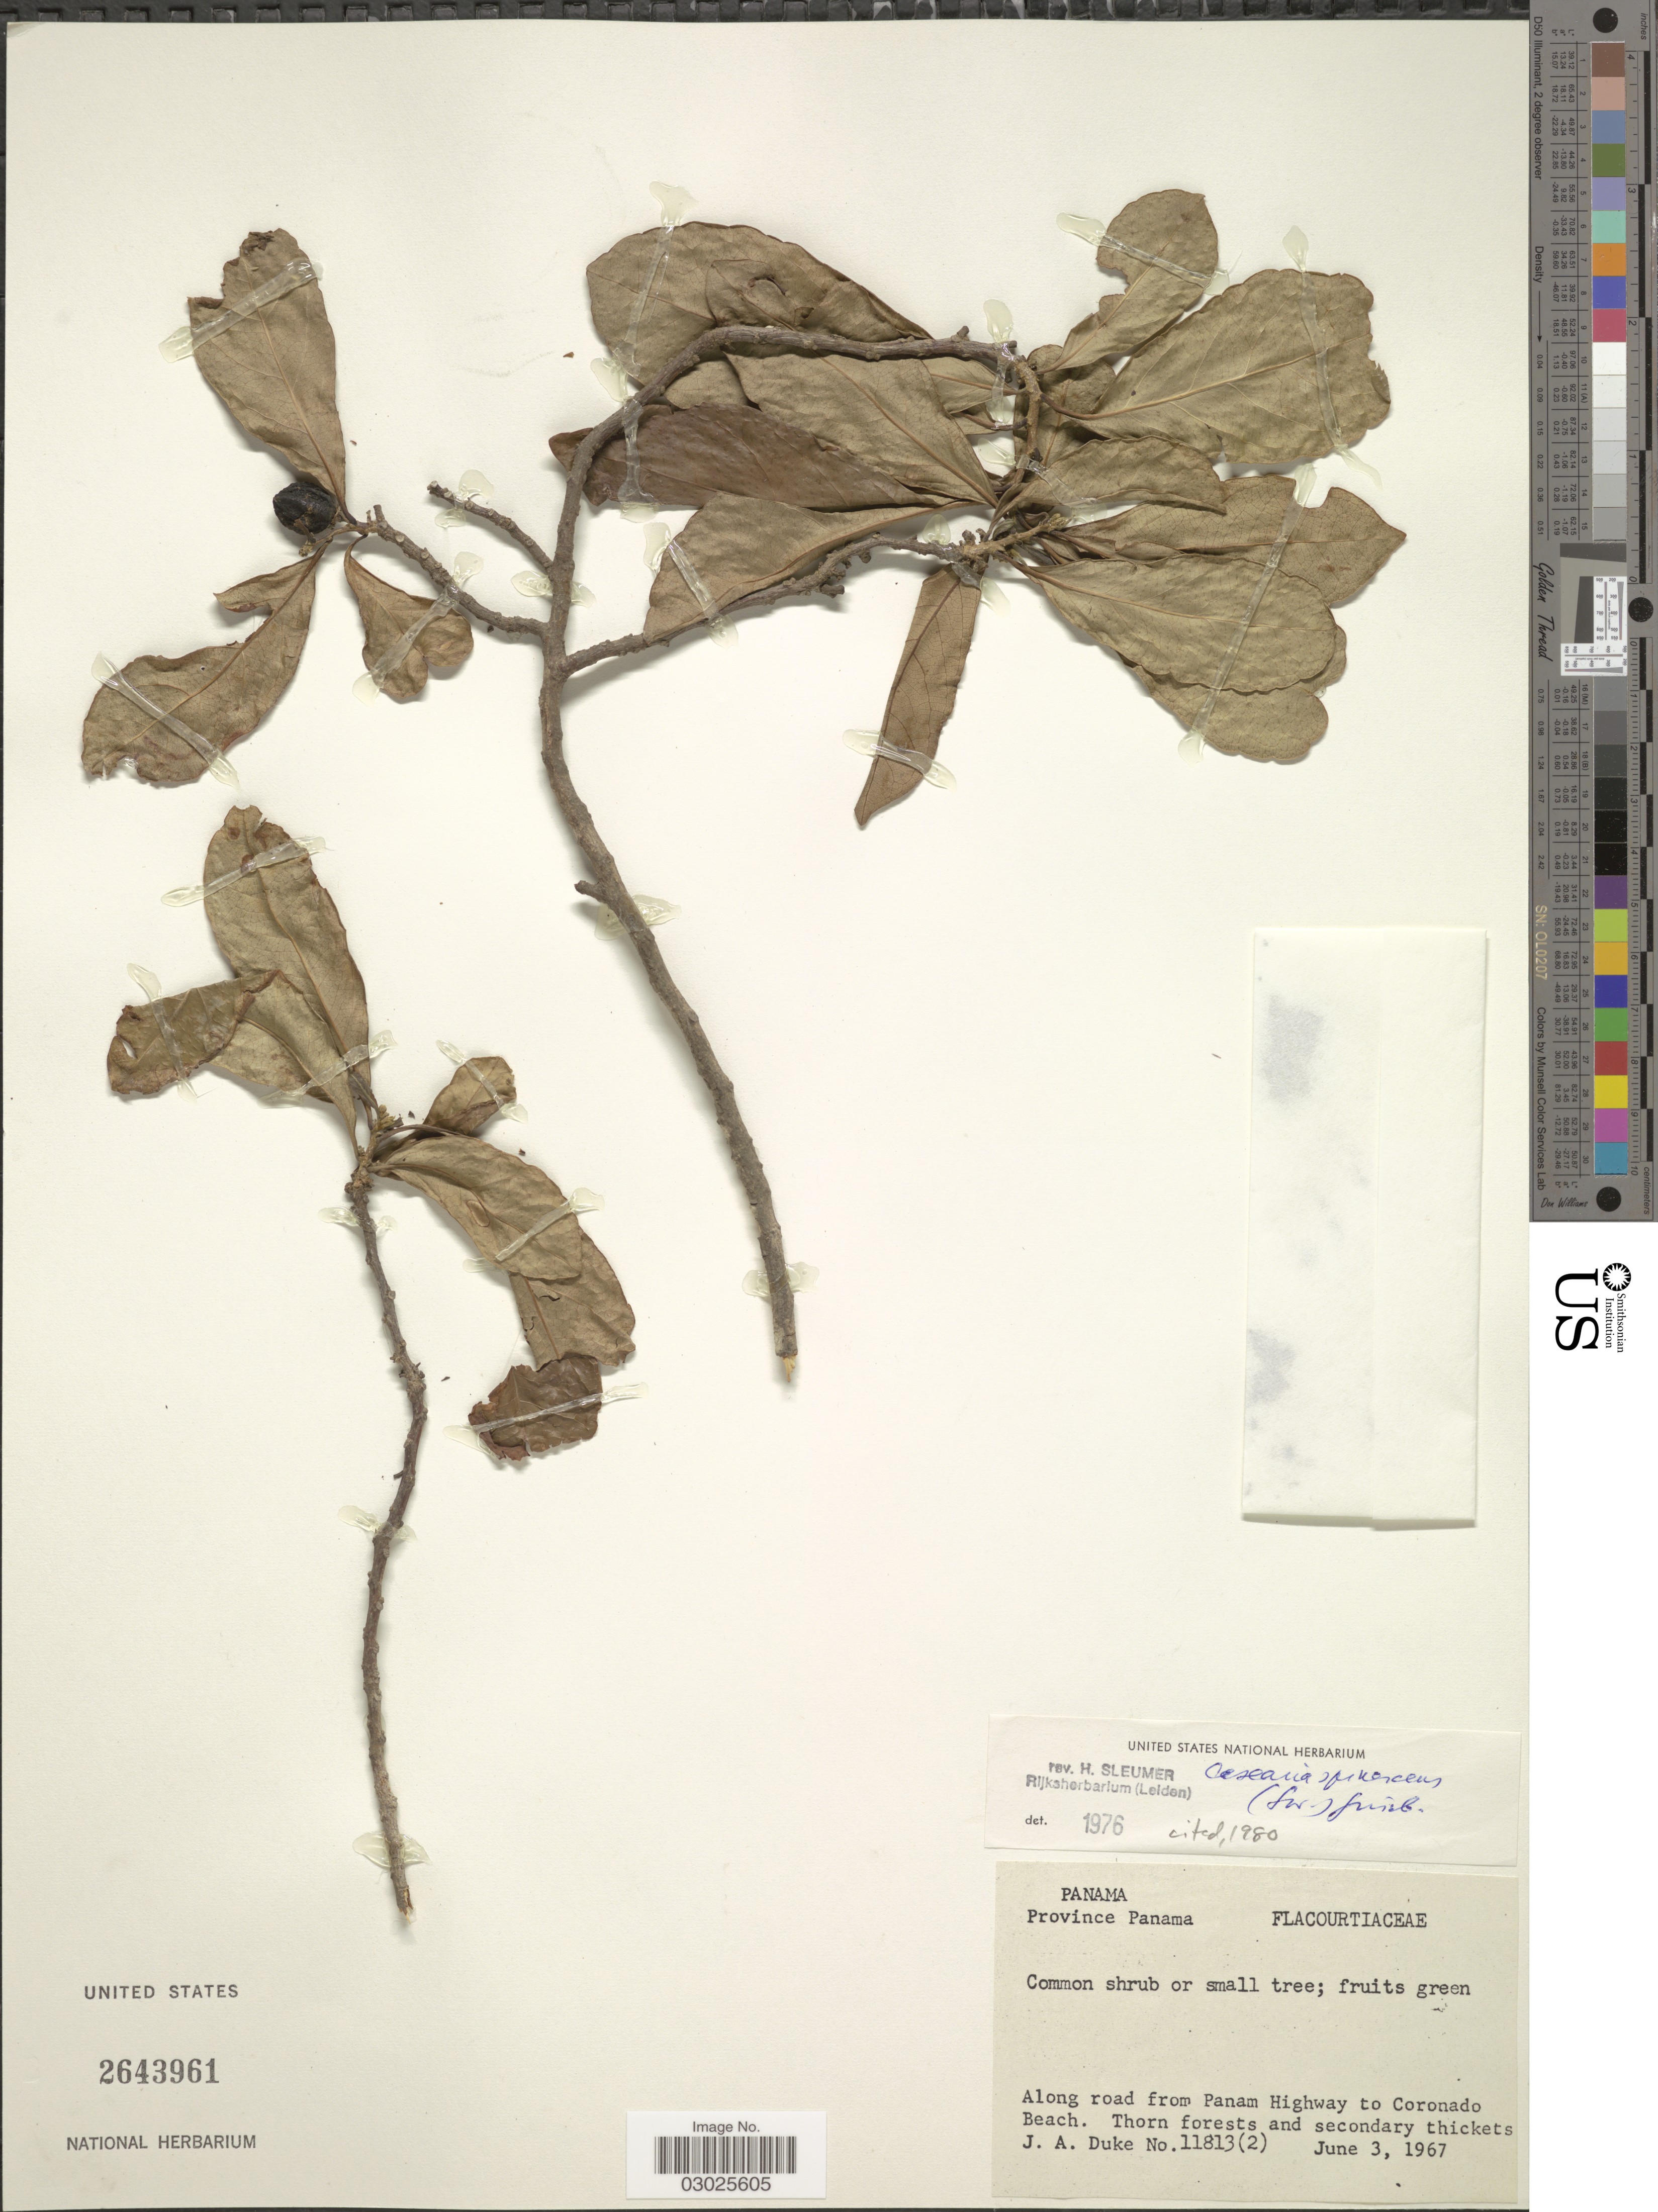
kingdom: Plantae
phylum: Tracheophyta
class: Magnoliopsida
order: Malpighiales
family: Salicaceae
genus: Casearia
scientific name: Casearia spinescens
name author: (Sw.) Griseb.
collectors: J. A. Duke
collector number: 11813 (2)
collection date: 1967-06-03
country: Panama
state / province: Panamá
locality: Along road from Panam Highway to Coronado Beach. Thorn forest and secondary thickets.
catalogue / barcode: US 2643961